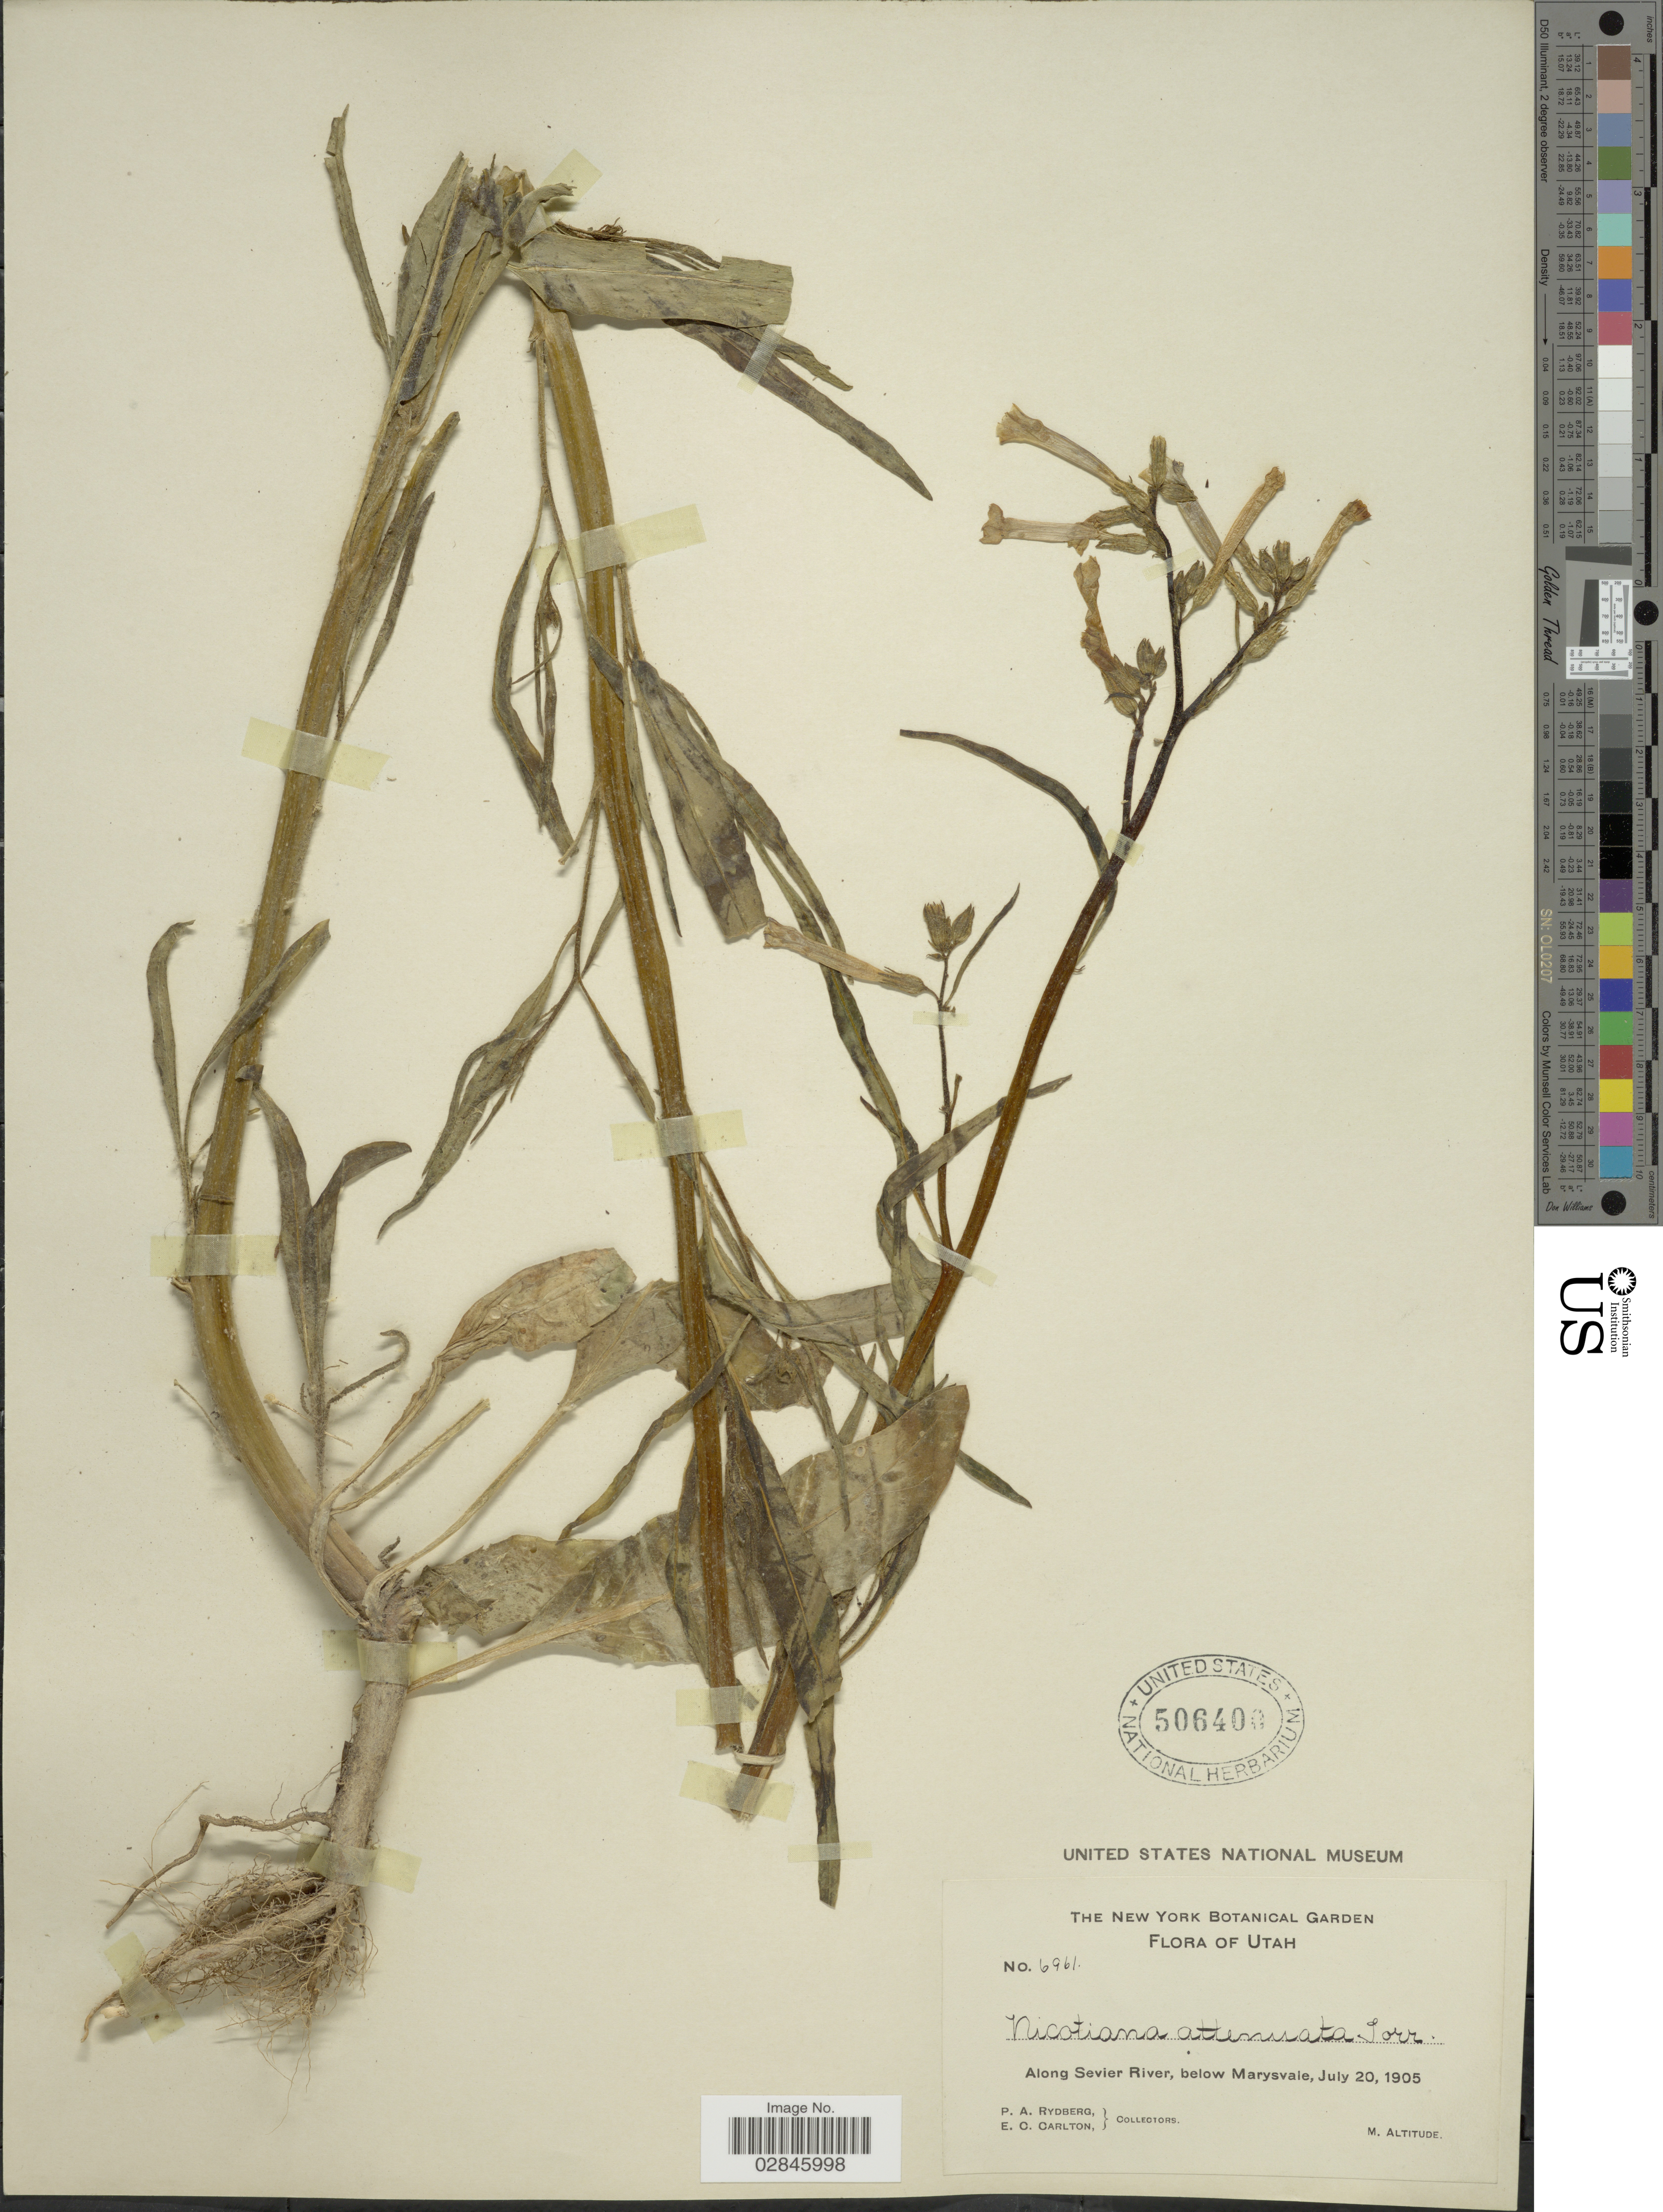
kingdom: Plantae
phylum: Tracheophyta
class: Magnoliopsida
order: Solanales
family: Solanaceae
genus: Nicotiana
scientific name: Nicotiana attenuata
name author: Torr. ex S. Watson in C. King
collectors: P. A. Rydberg & E. Carlton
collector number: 6961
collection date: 1905-07-20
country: United States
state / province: Utah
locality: Along Sevier River, below Marysvale.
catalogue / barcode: US 506400